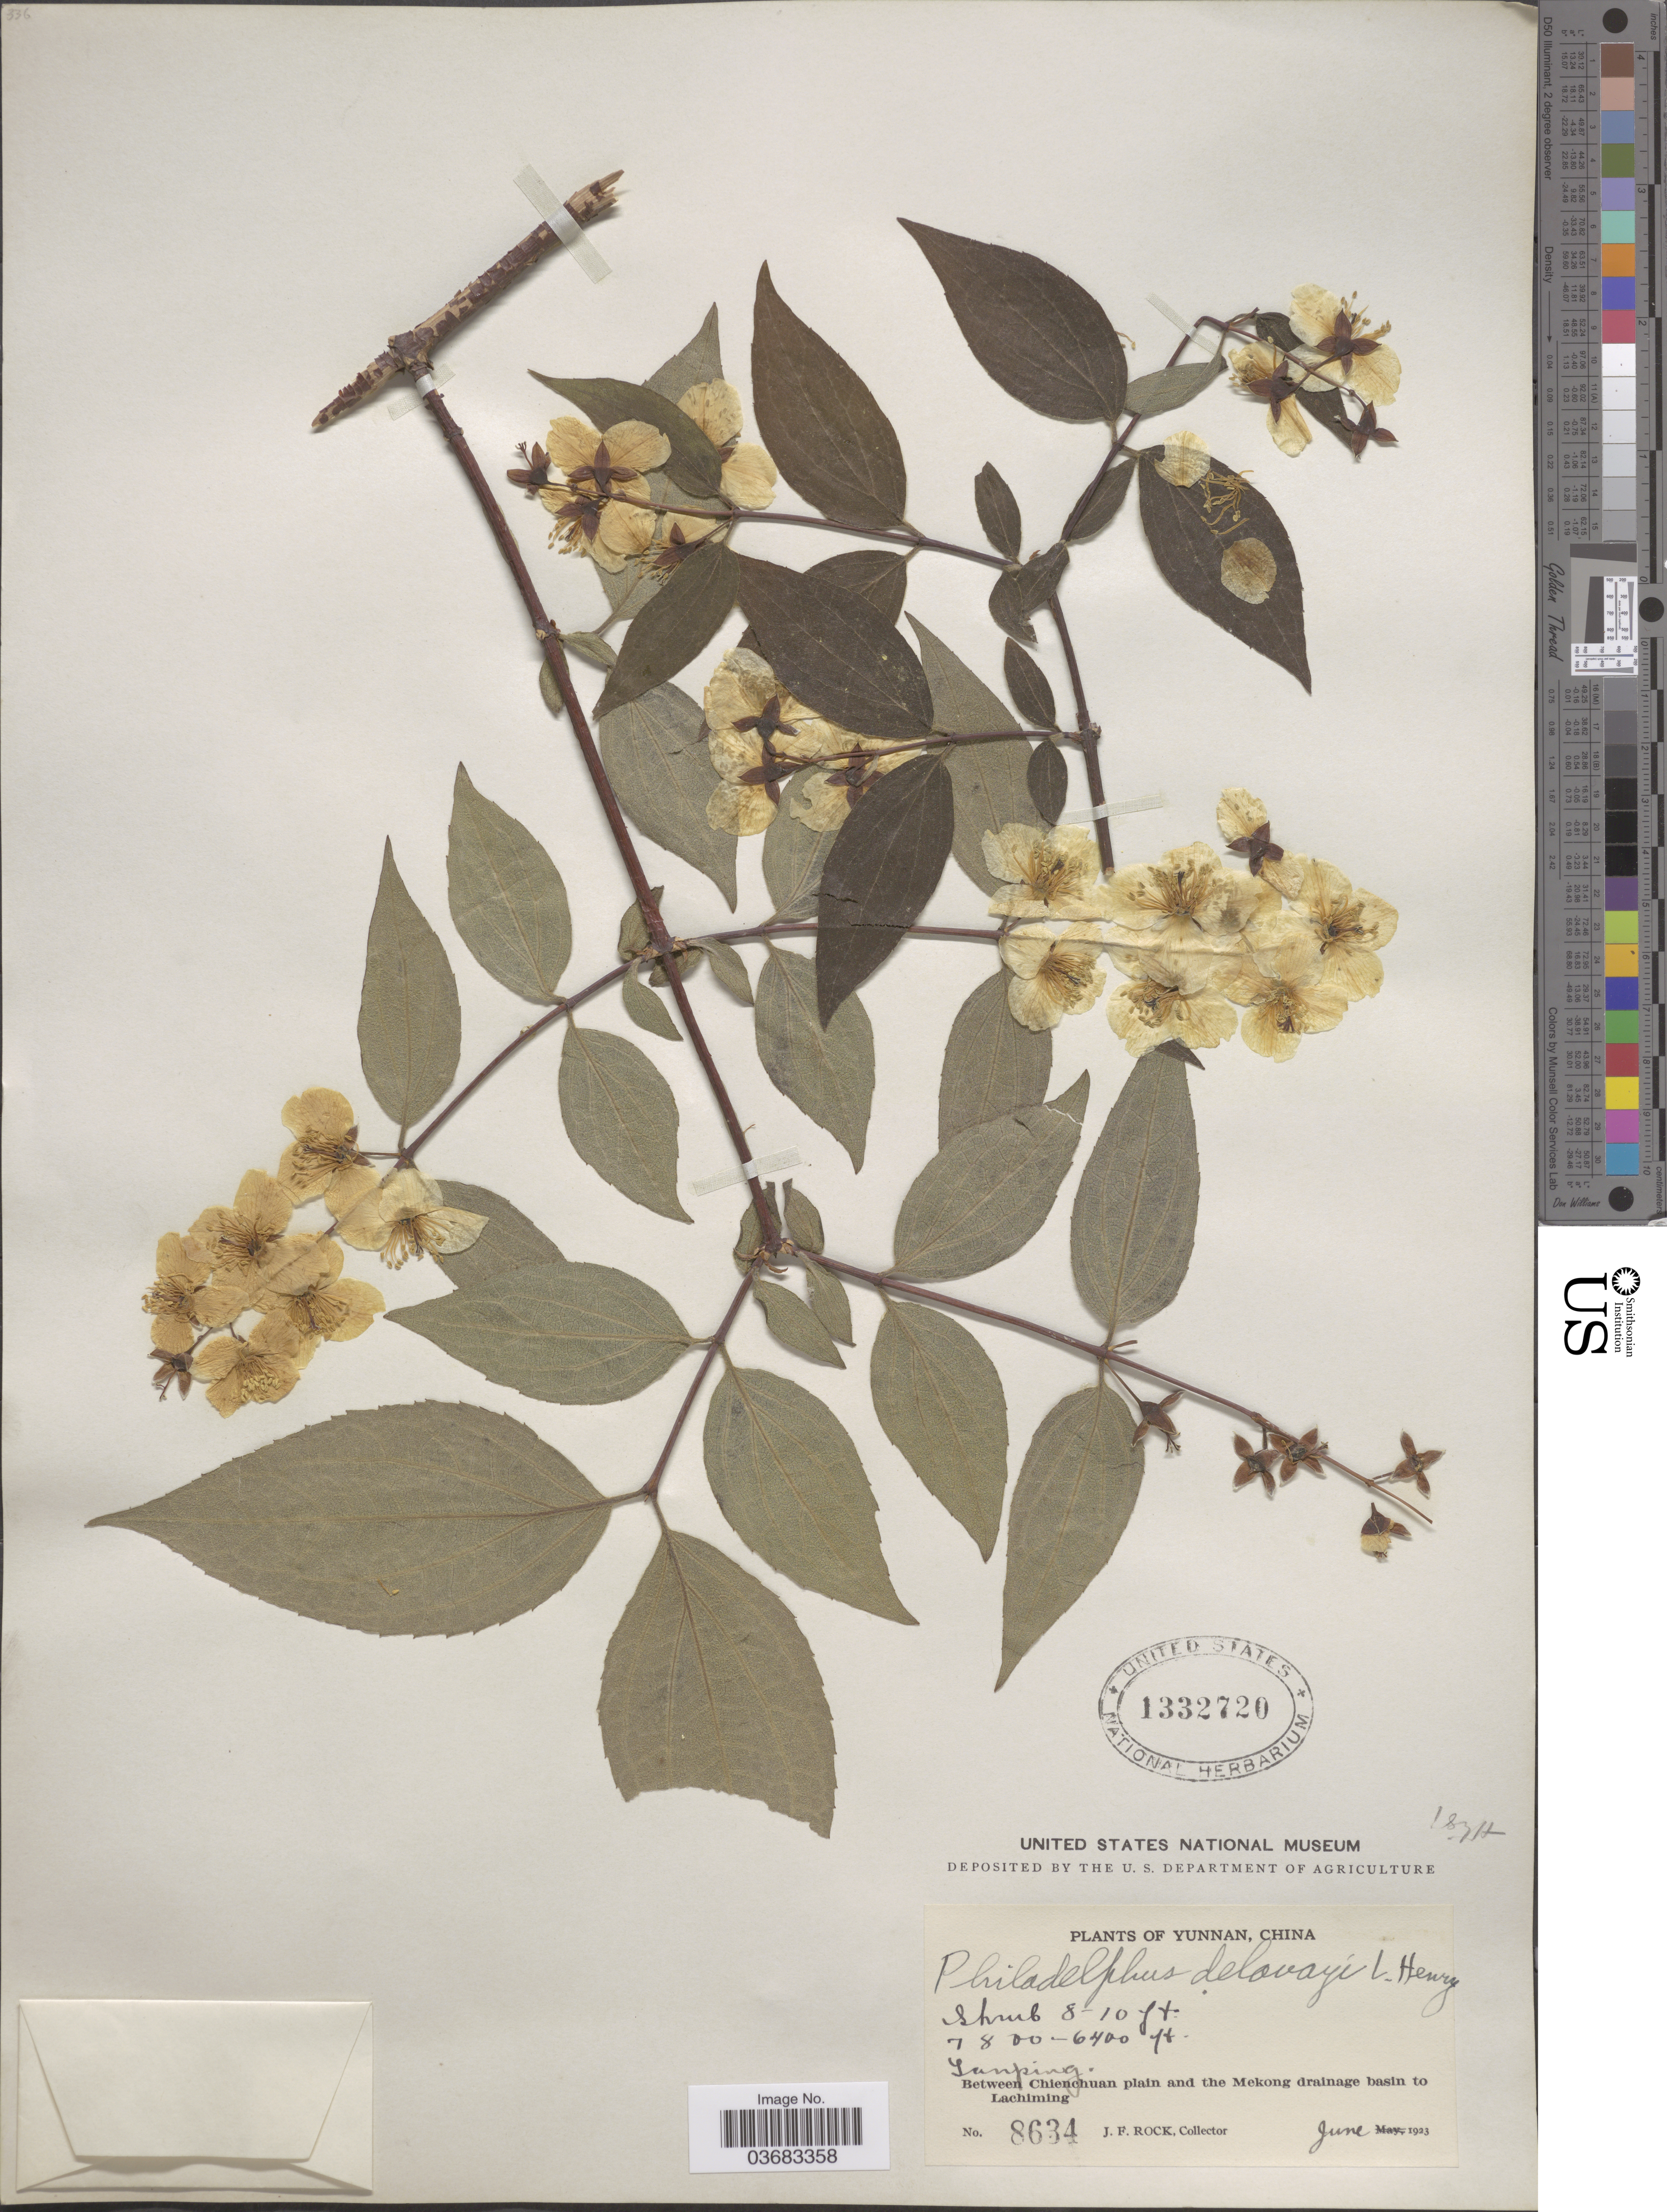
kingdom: Plantae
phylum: Tracheophyta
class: Magnoliopsida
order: Cornales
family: Hydrangeaceae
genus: Philadelphus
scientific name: Philadelphus delavayi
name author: L.Henry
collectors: J. Rock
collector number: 8634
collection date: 1923-06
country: China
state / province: Yunnan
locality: Between Chienchuan plain and the Mekong drainage basin to Lachiming.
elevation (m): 1951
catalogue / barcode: US 1332720